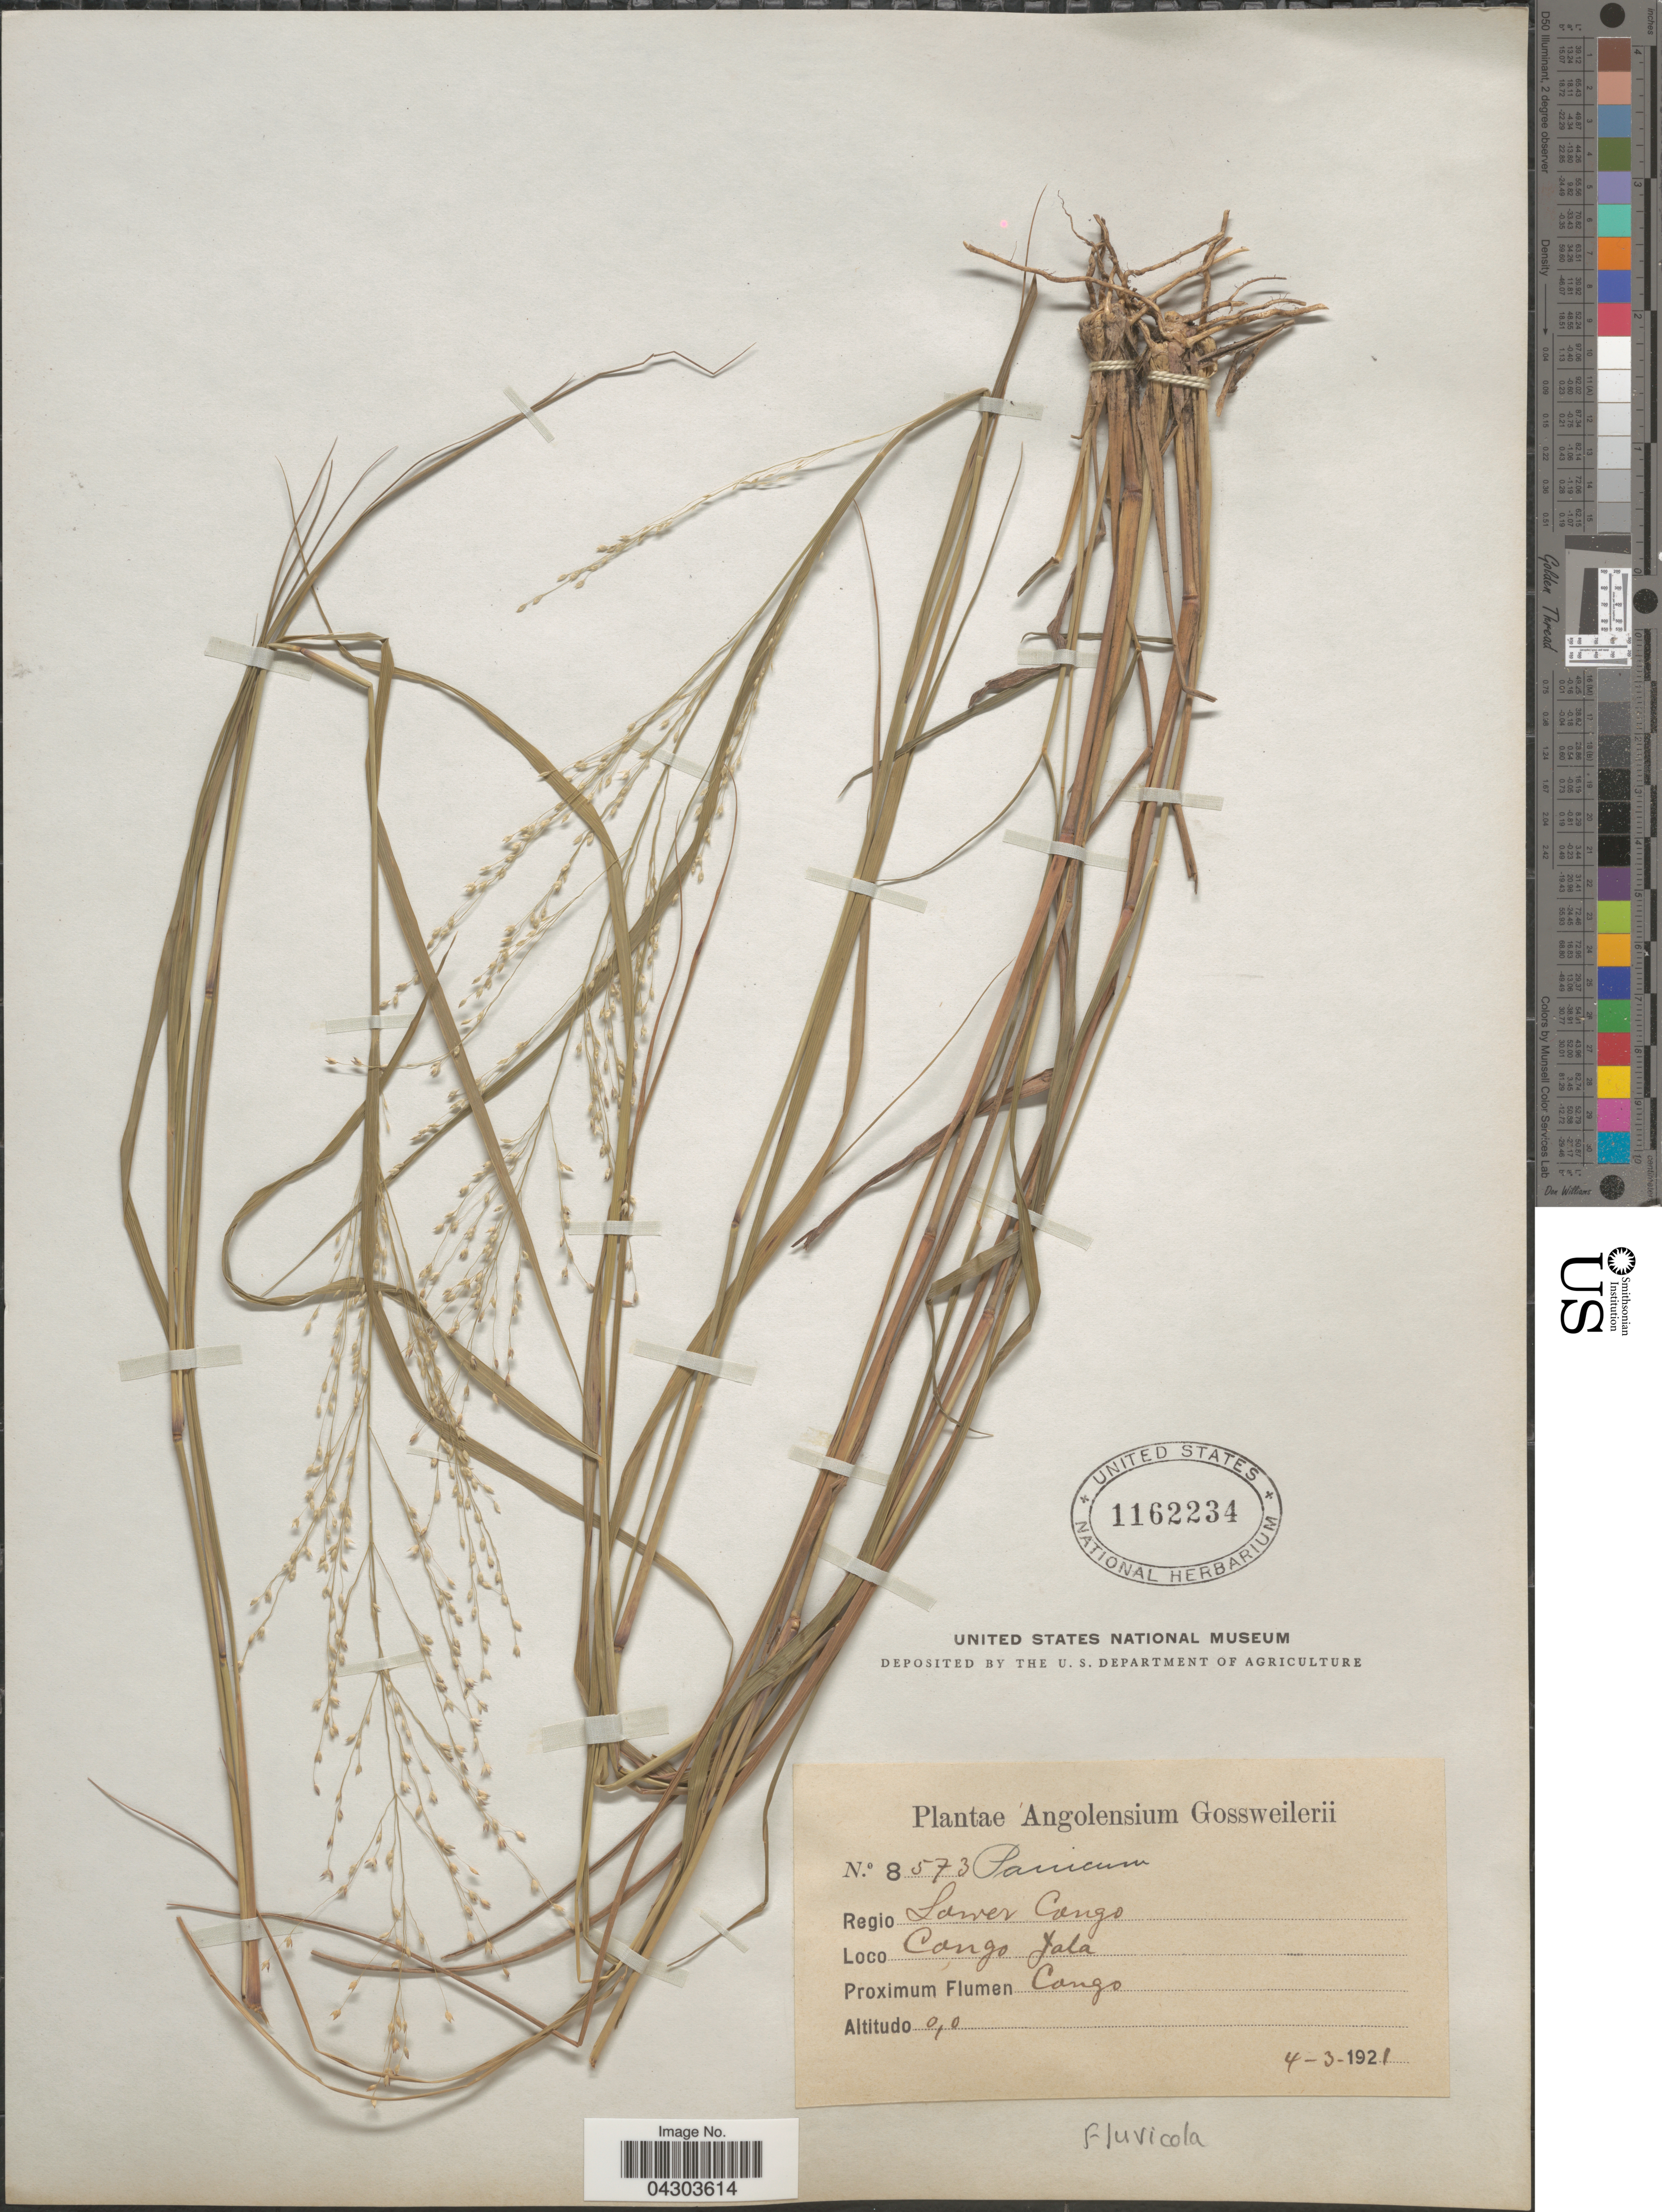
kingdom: Plantae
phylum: Tracheophyta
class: Liliopsida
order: Poales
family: Poaceae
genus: Panicum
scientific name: Panicum fluviicola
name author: Steud.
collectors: -. Gossweiler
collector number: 8573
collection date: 1921-03-04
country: Angola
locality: Angolensium. Regio Lower Congo. Congo Yala. Proximum Flumen Congo.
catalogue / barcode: US 1162234